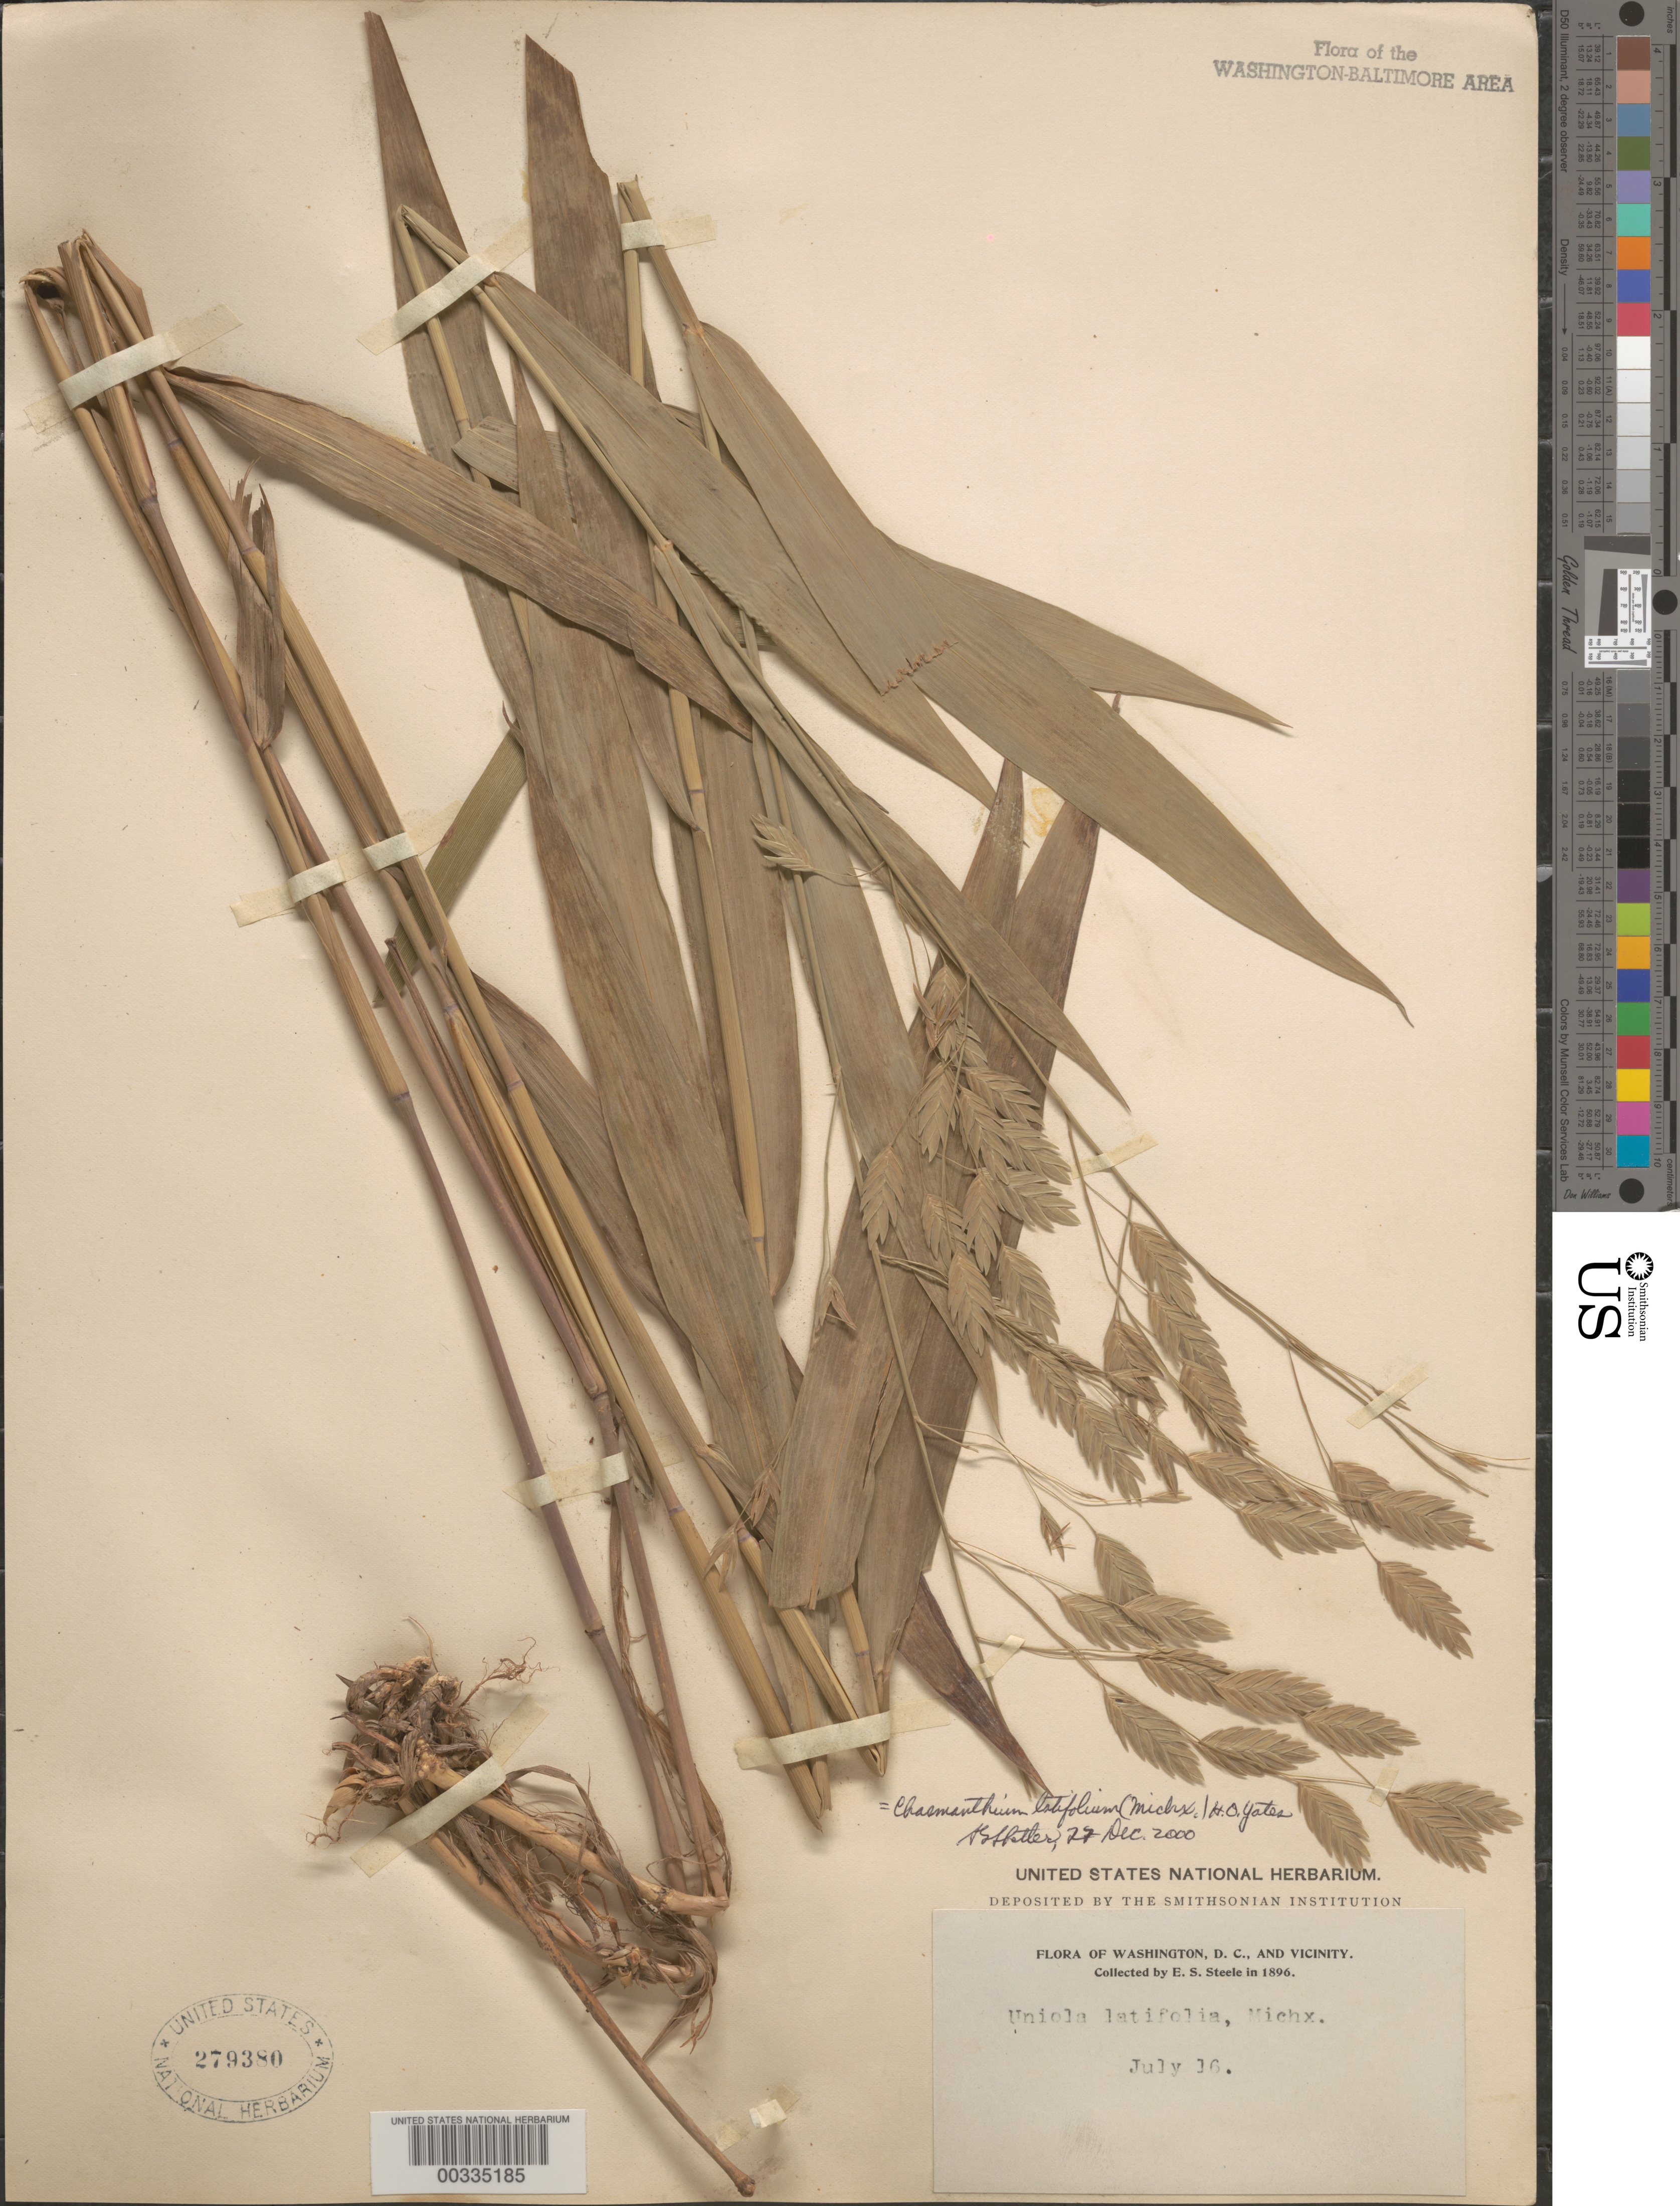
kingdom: Plantae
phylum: Tracheophyta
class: Liliopsida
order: Poales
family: Poaceae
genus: Chasmanthium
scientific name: Chasmanthium latifolium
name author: (Michx.) H.O. Yates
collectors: E. Steele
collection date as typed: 16 Jul 1896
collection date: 1896-07-16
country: United States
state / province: District of Columbia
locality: Washington DC area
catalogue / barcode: US 279380